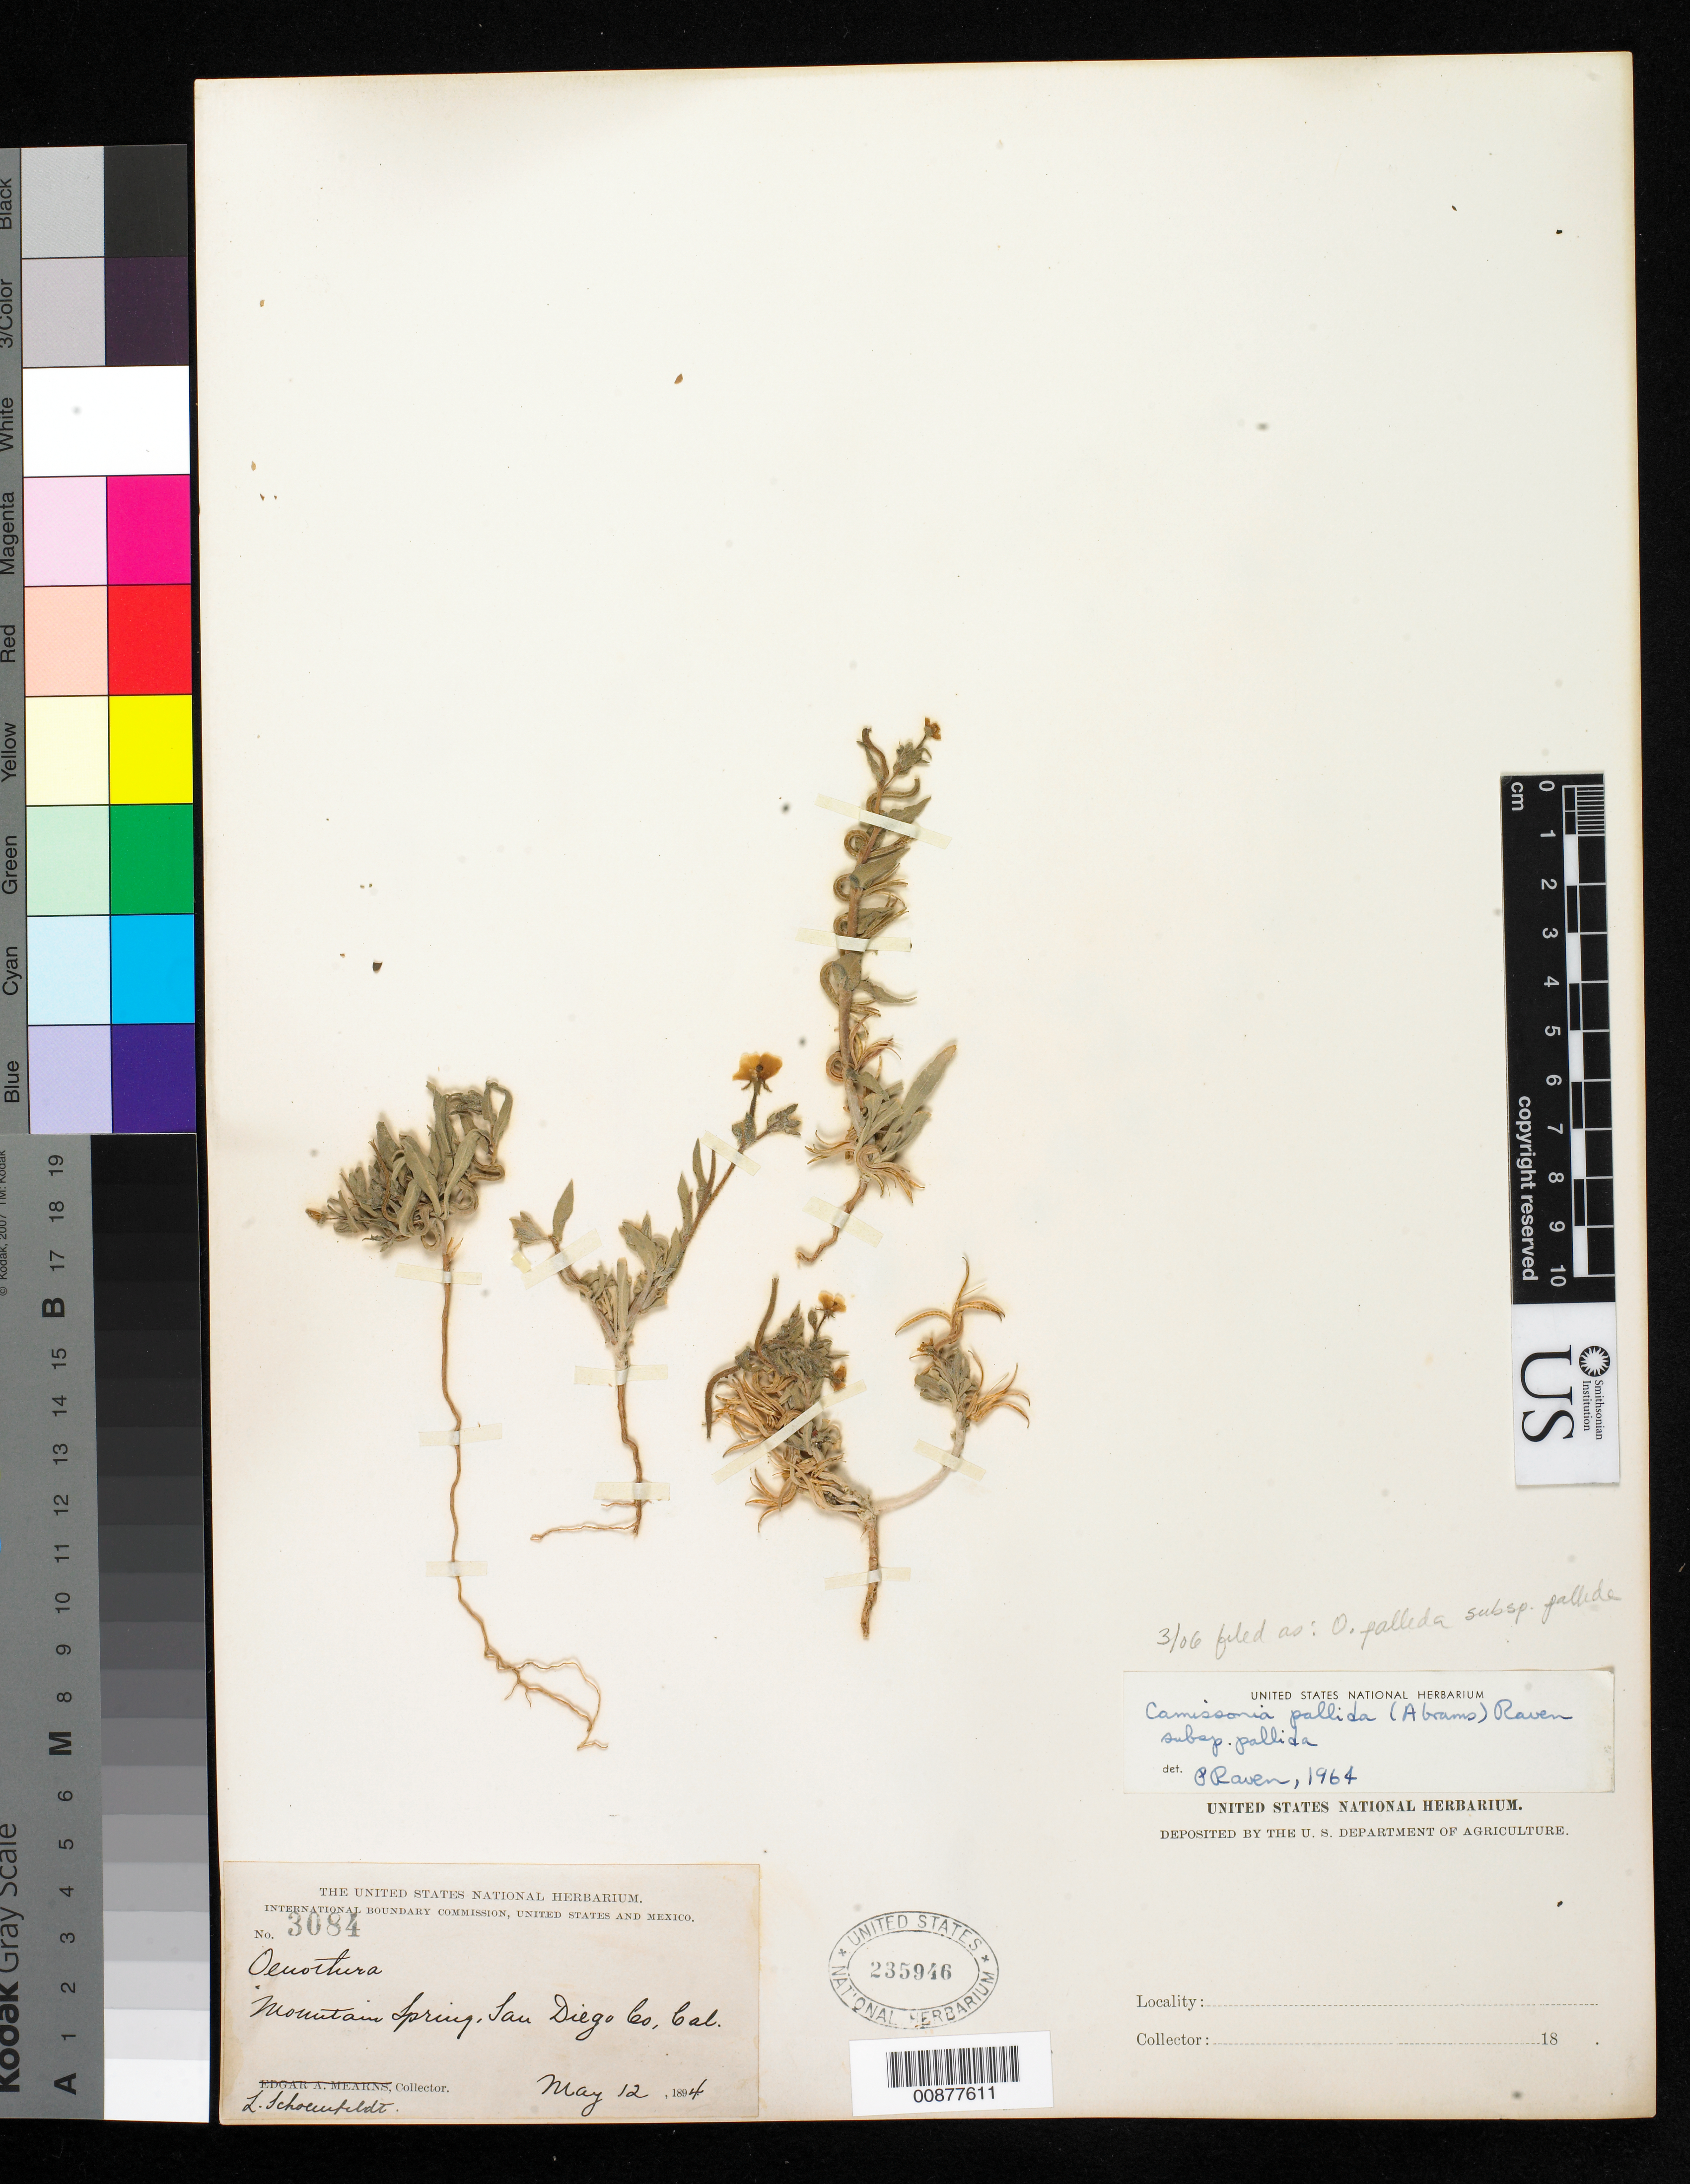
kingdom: Plantae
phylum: Tracheophyta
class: Magnoliopsida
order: Myrtales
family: Onagraceae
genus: Camissoniopsis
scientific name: Camissoniopsis pallida subsp. pallida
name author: (Abrams) W.L. Wagner & Hoch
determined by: Wagner, W. L., (BOT), Smithsonian Institution - National Museum of Natural History (UNITED STATES)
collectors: L. Schoenfeldt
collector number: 3084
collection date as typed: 12 May 1894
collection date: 1894-05-12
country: United States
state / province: California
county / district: San Diego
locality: Mountain Spring, San Diego County, California.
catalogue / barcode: US 235946